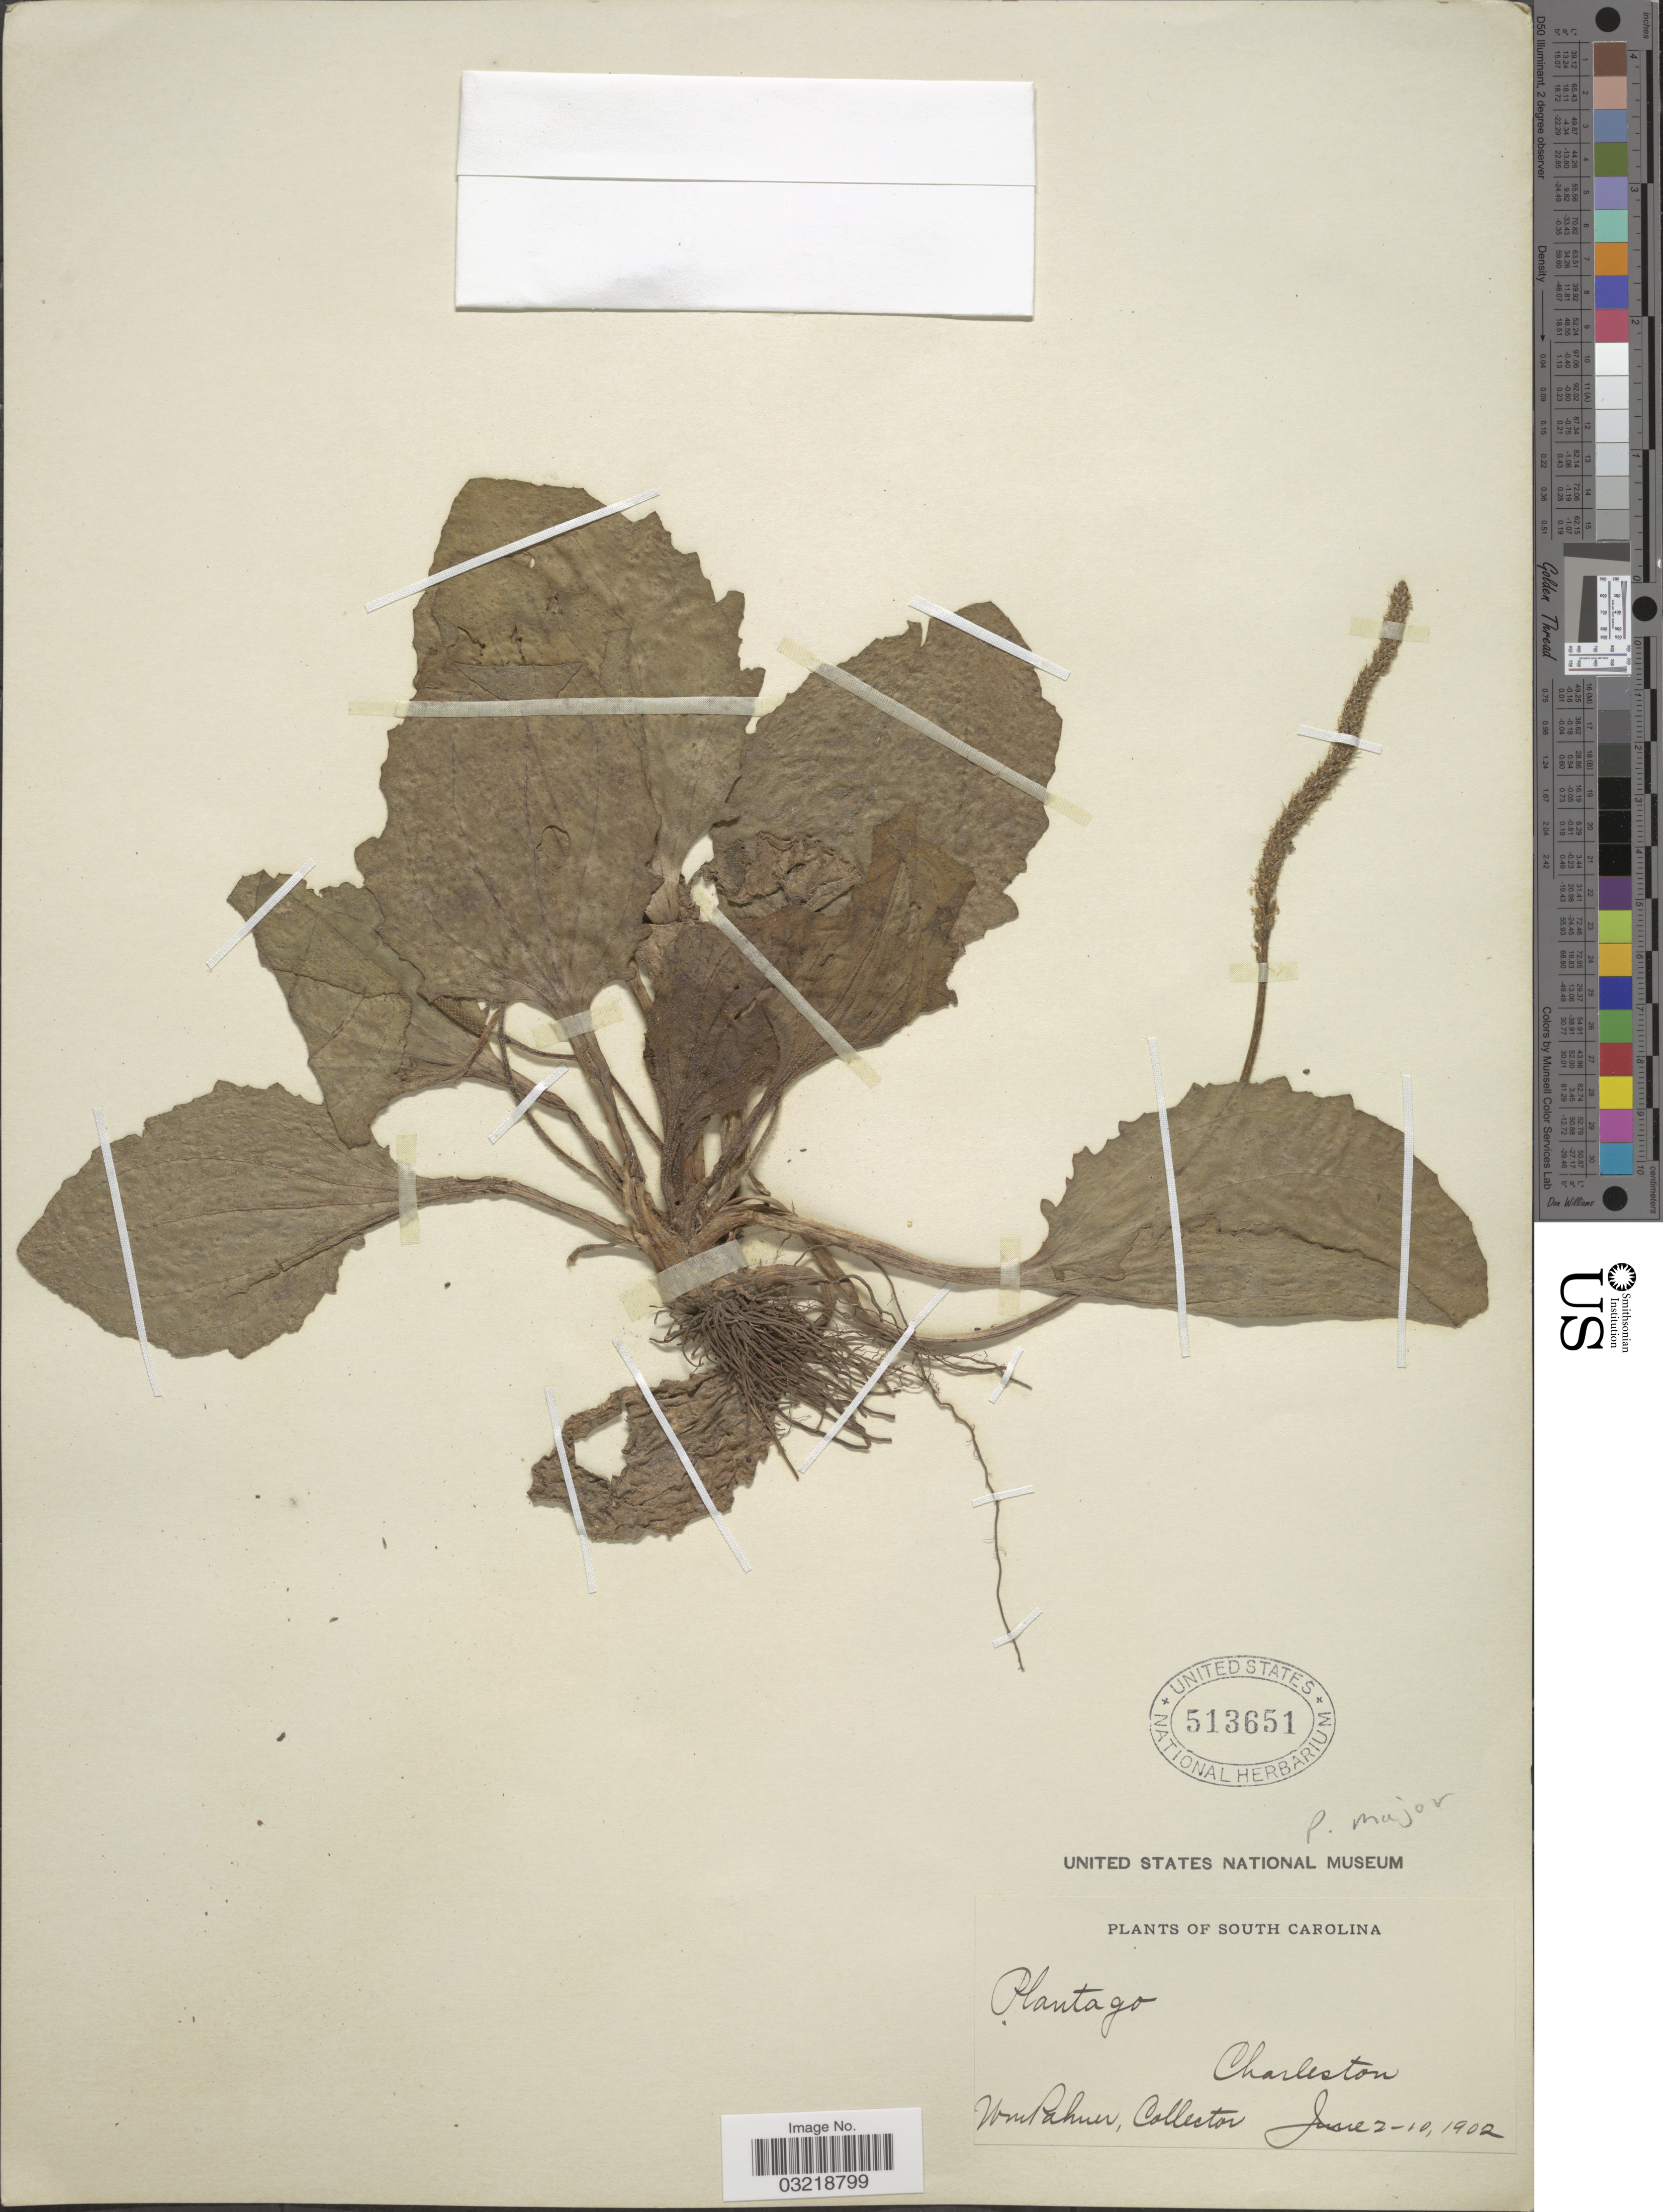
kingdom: Plantae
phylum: Tracheophyta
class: Magnoliopsida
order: Lamiales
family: Plantaginaceae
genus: Plantago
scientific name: Plantago major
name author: L.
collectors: W. Palmer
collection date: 1902-06-02/1902-06-10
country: United States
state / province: South Carolina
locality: Charleston.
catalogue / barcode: US 513651